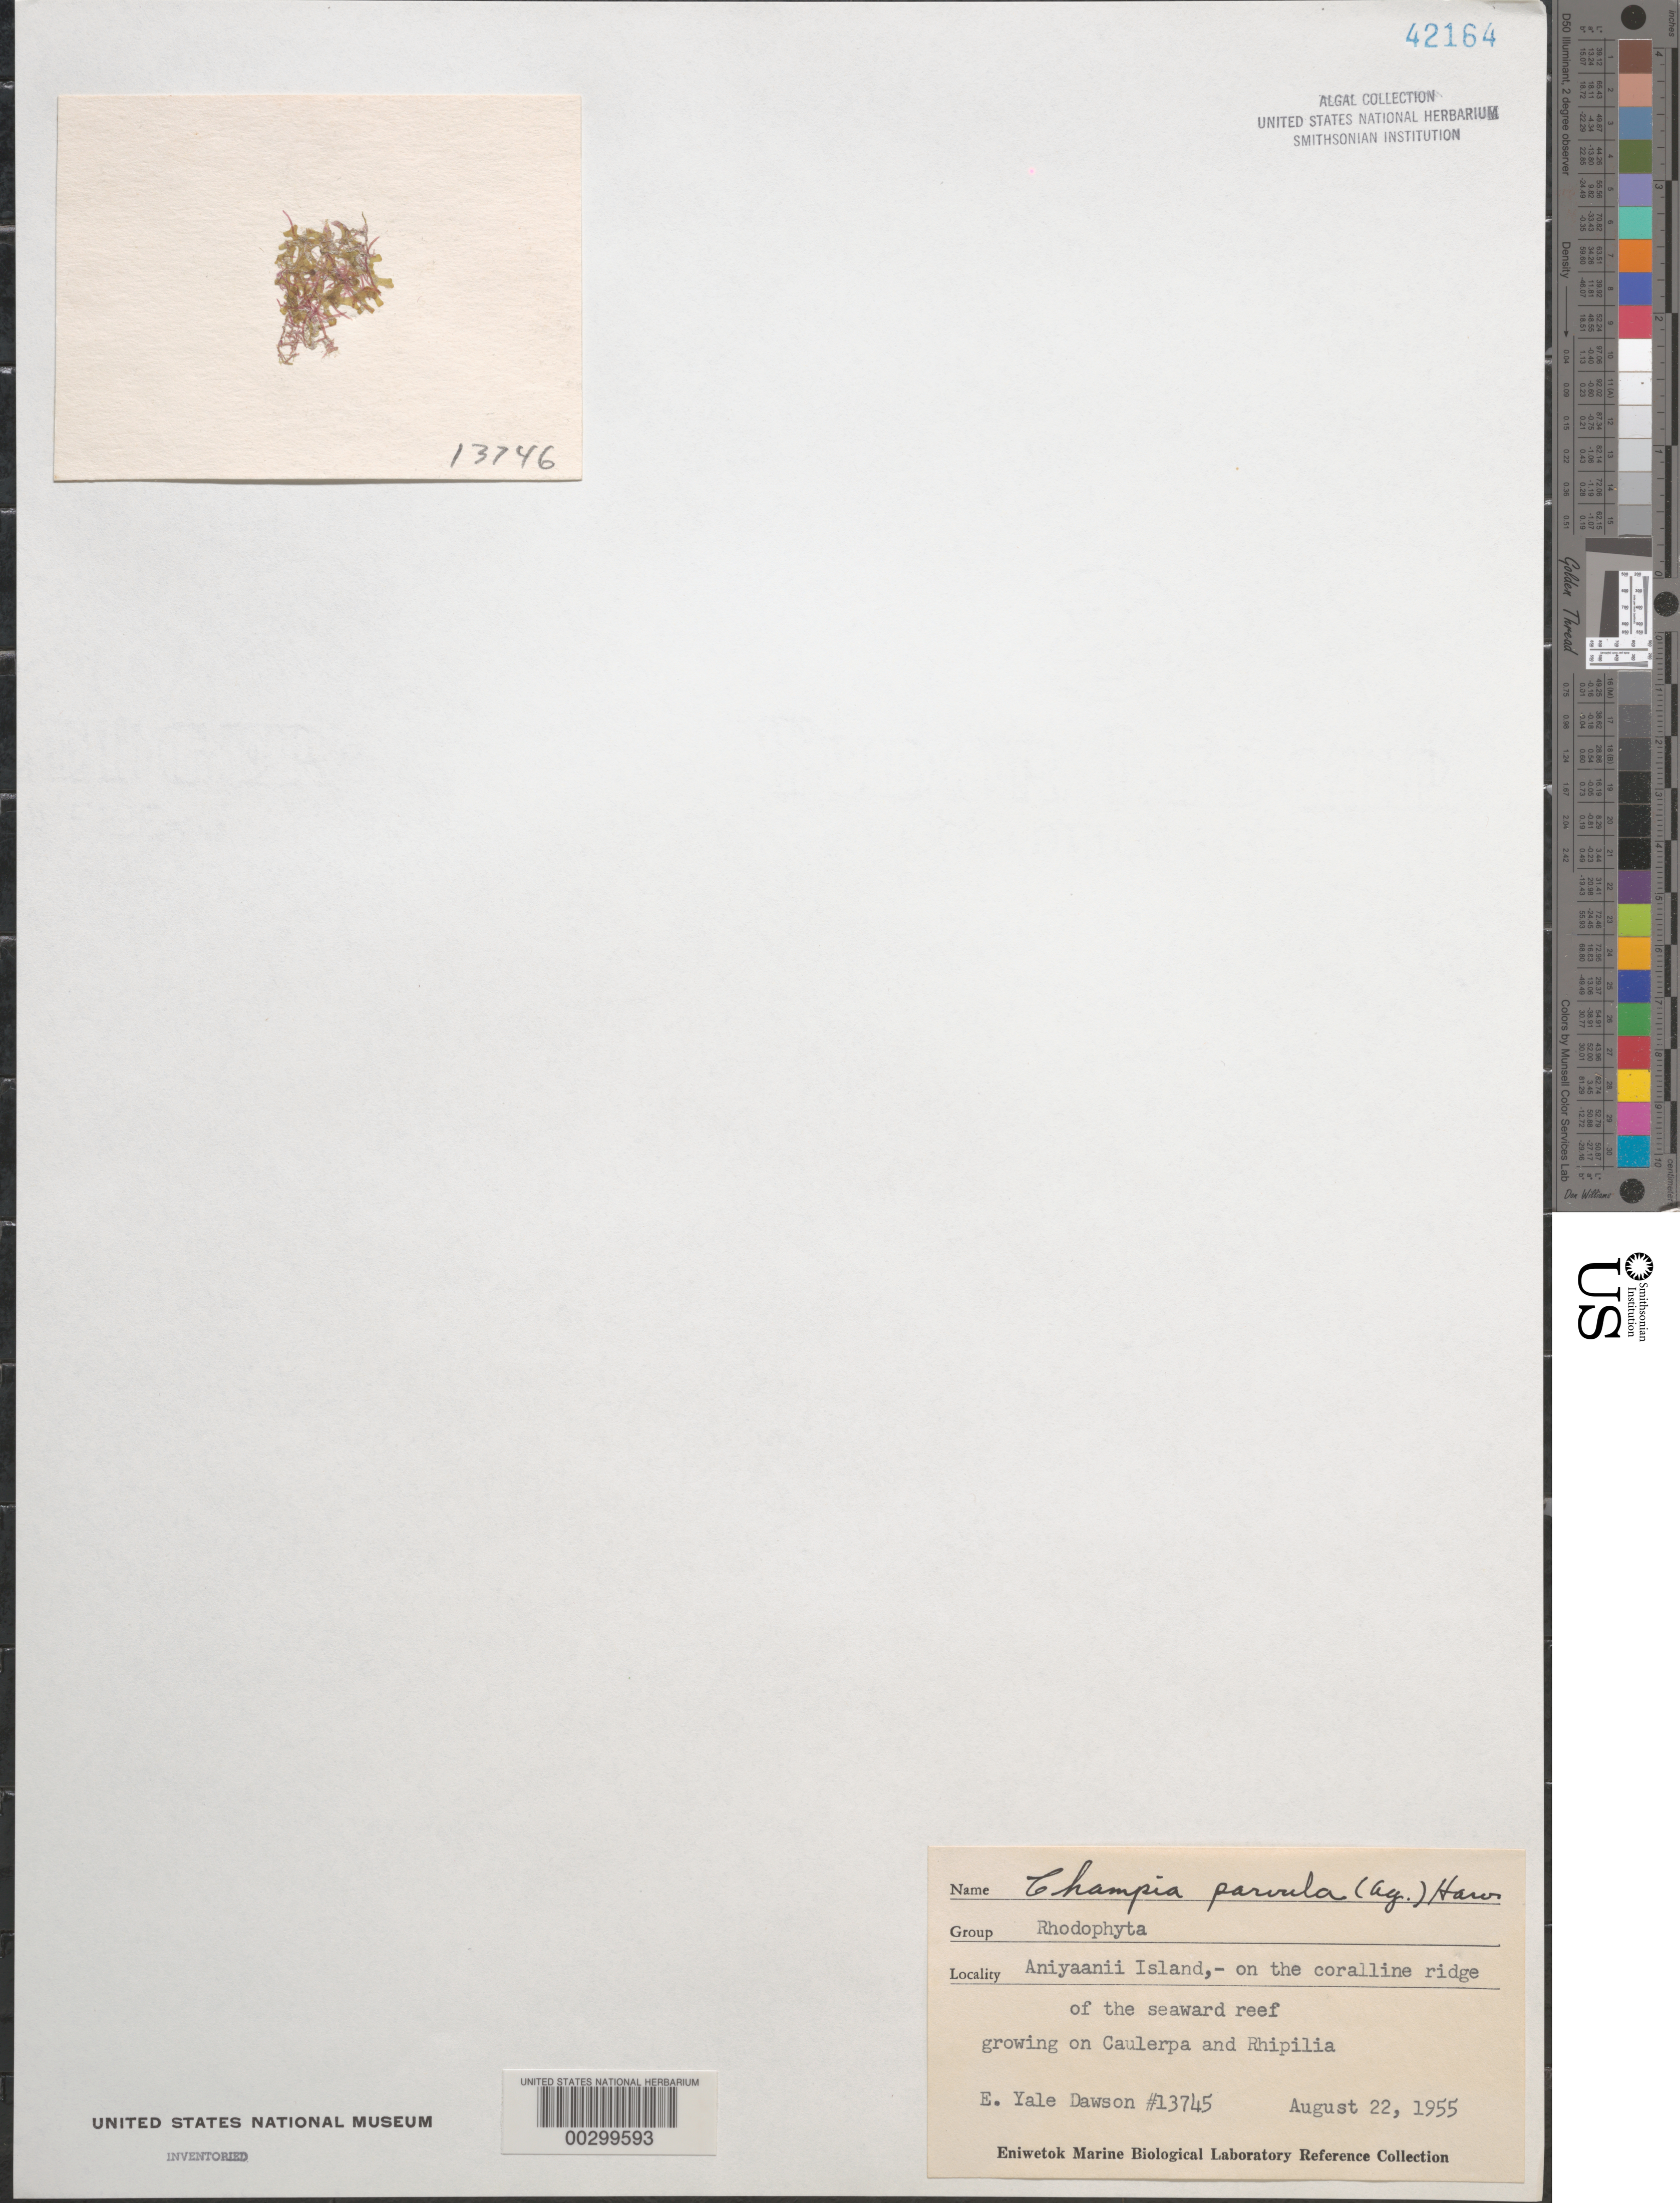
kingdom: Plantae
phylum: Rhodophyta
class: Florideophyceae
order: Rhodymeniales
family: Champiaceae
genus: Champia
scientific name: Champia parvula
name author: (C. Agardh) Harv.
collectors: E. Y. Dawson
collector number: EYD 13746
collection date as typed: August 22, 1955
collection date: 1955-08-22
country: Marshall Islands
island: Enewetak [Eniwetok] Atoll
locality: Aniyaanii Island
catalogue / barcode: US 42164